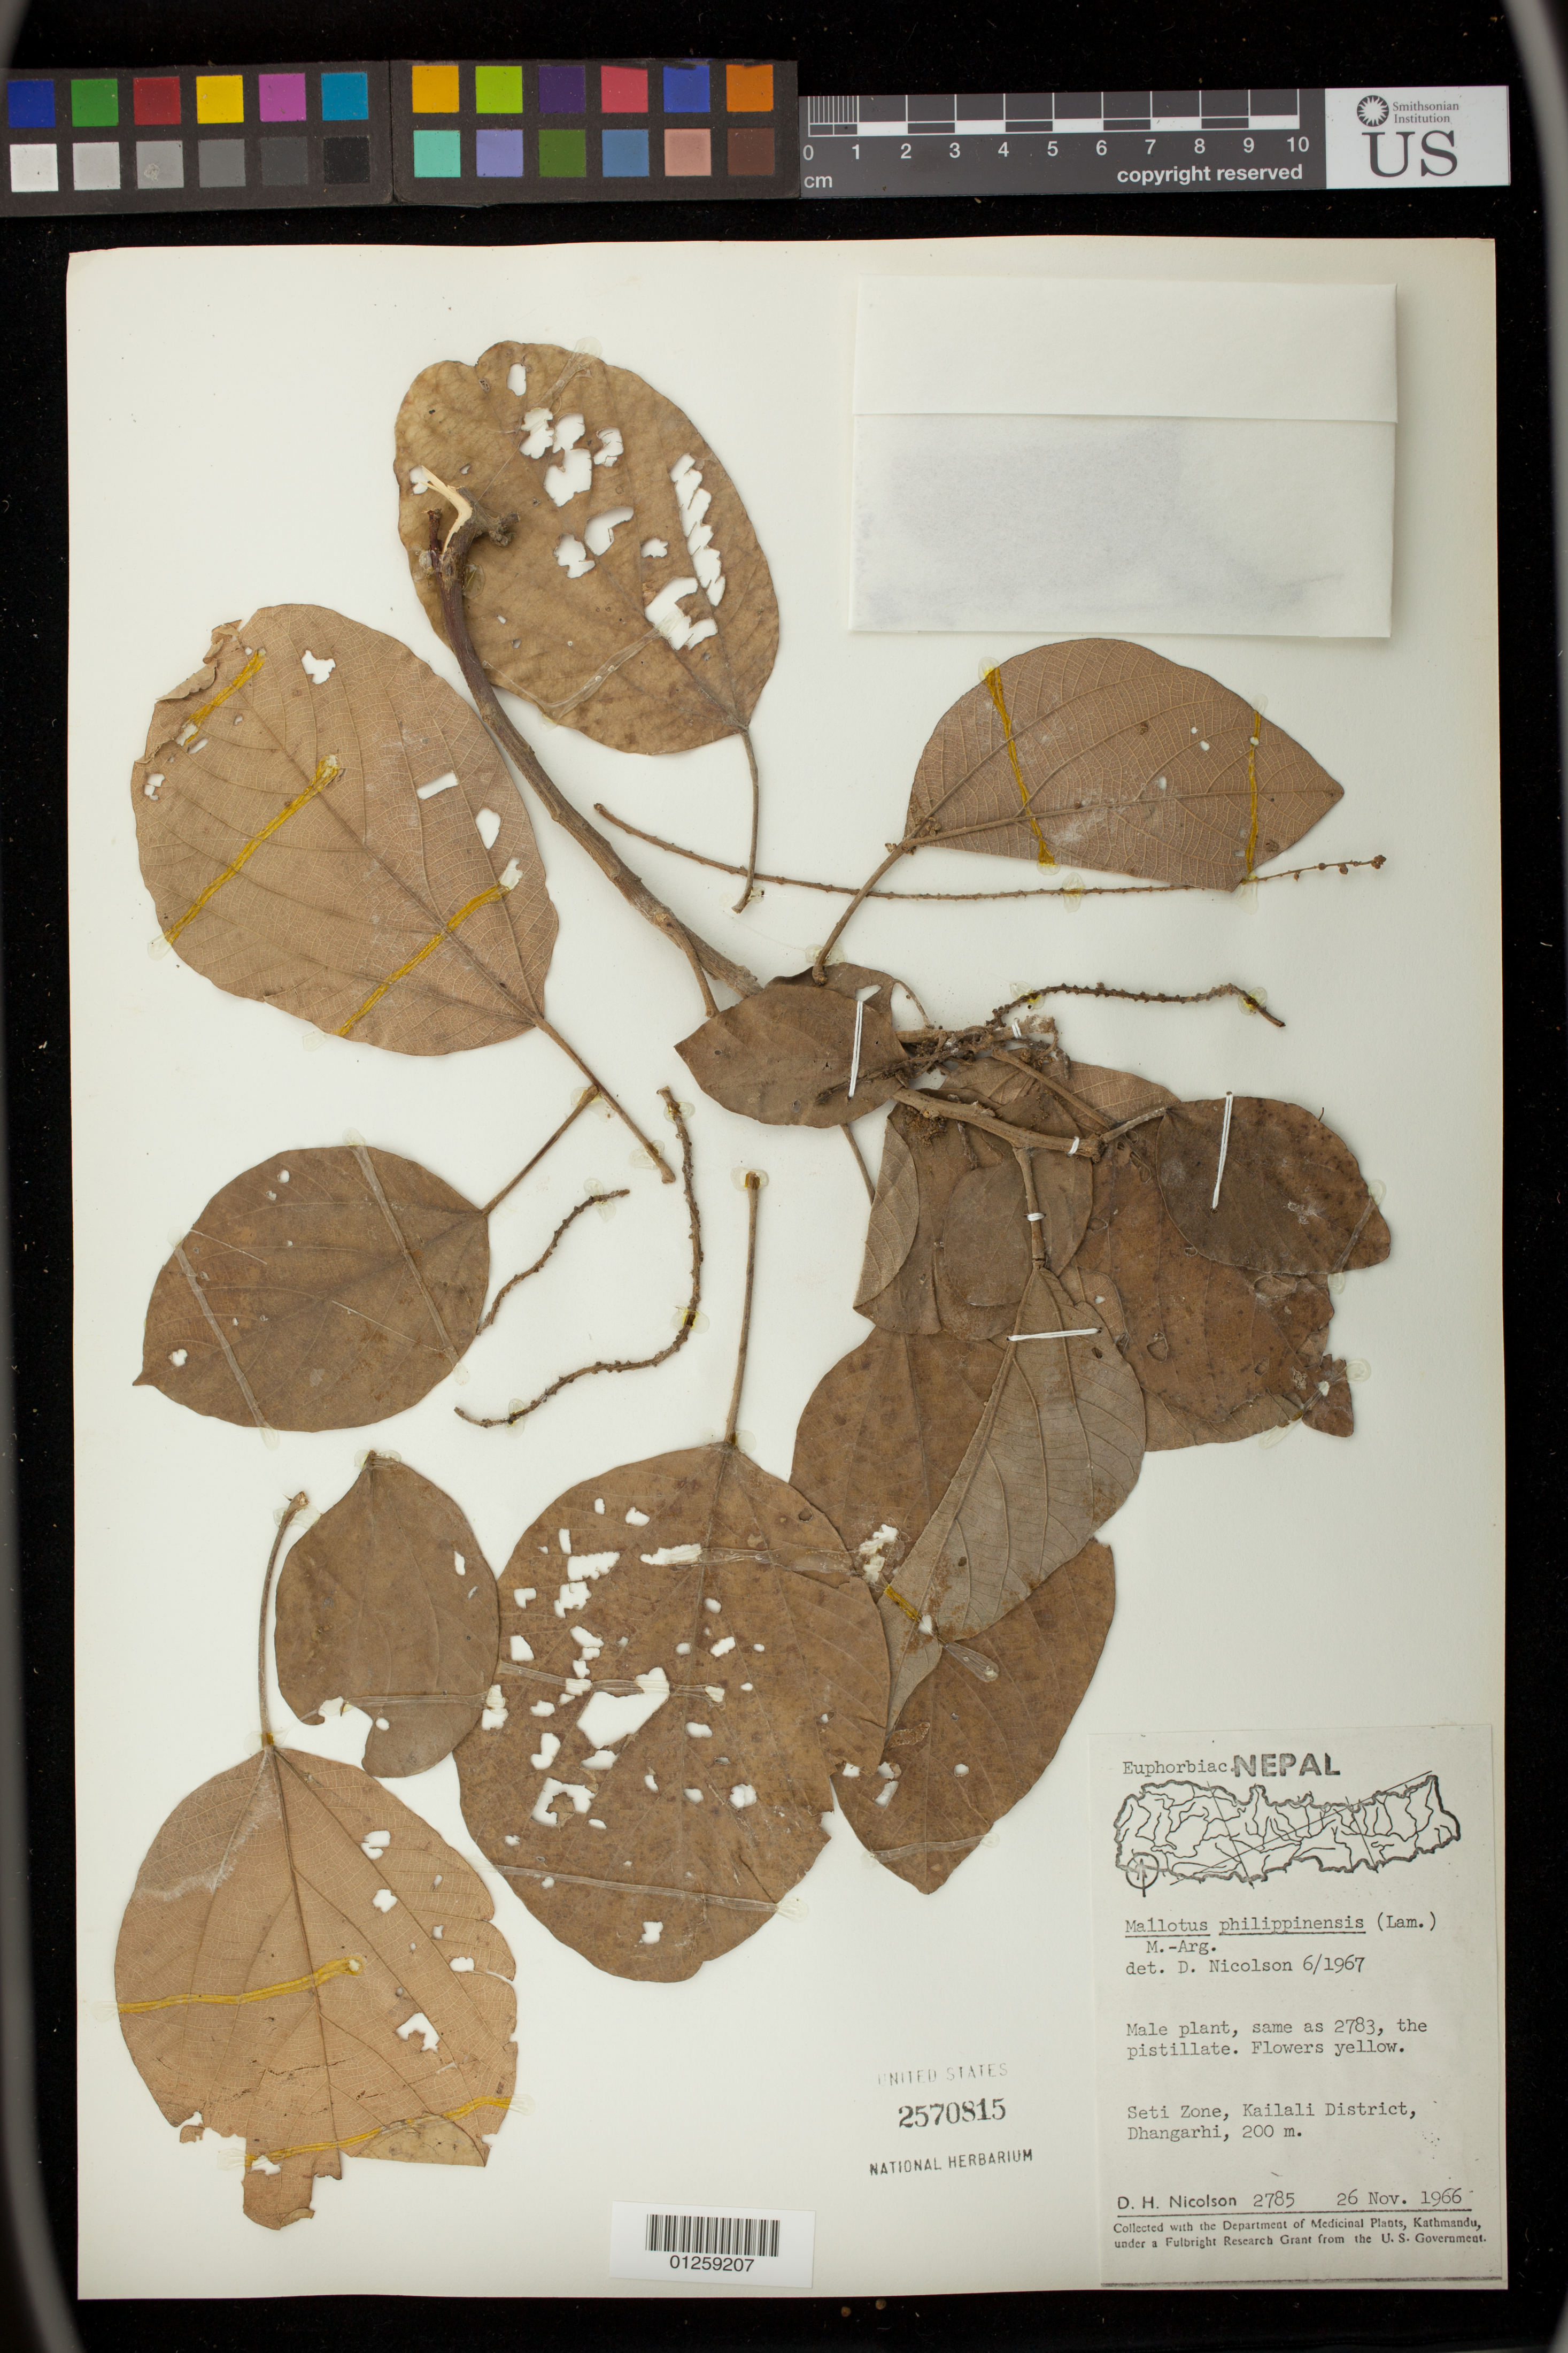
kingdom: Plantae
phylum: Tracheophyta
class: Magnoliopsida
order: Malpighiales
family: Euphorbiaceae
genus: Mallotus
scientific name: Mallotus philippensis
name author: (Lam.) Müll. Arg.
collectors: D. H. Nicolson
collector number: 2785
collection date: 1966-11-26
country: Nepal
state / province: Far Western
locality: Seti Zone, Kailali District, Dhangarhi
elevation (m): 200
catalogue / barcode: US 2570815